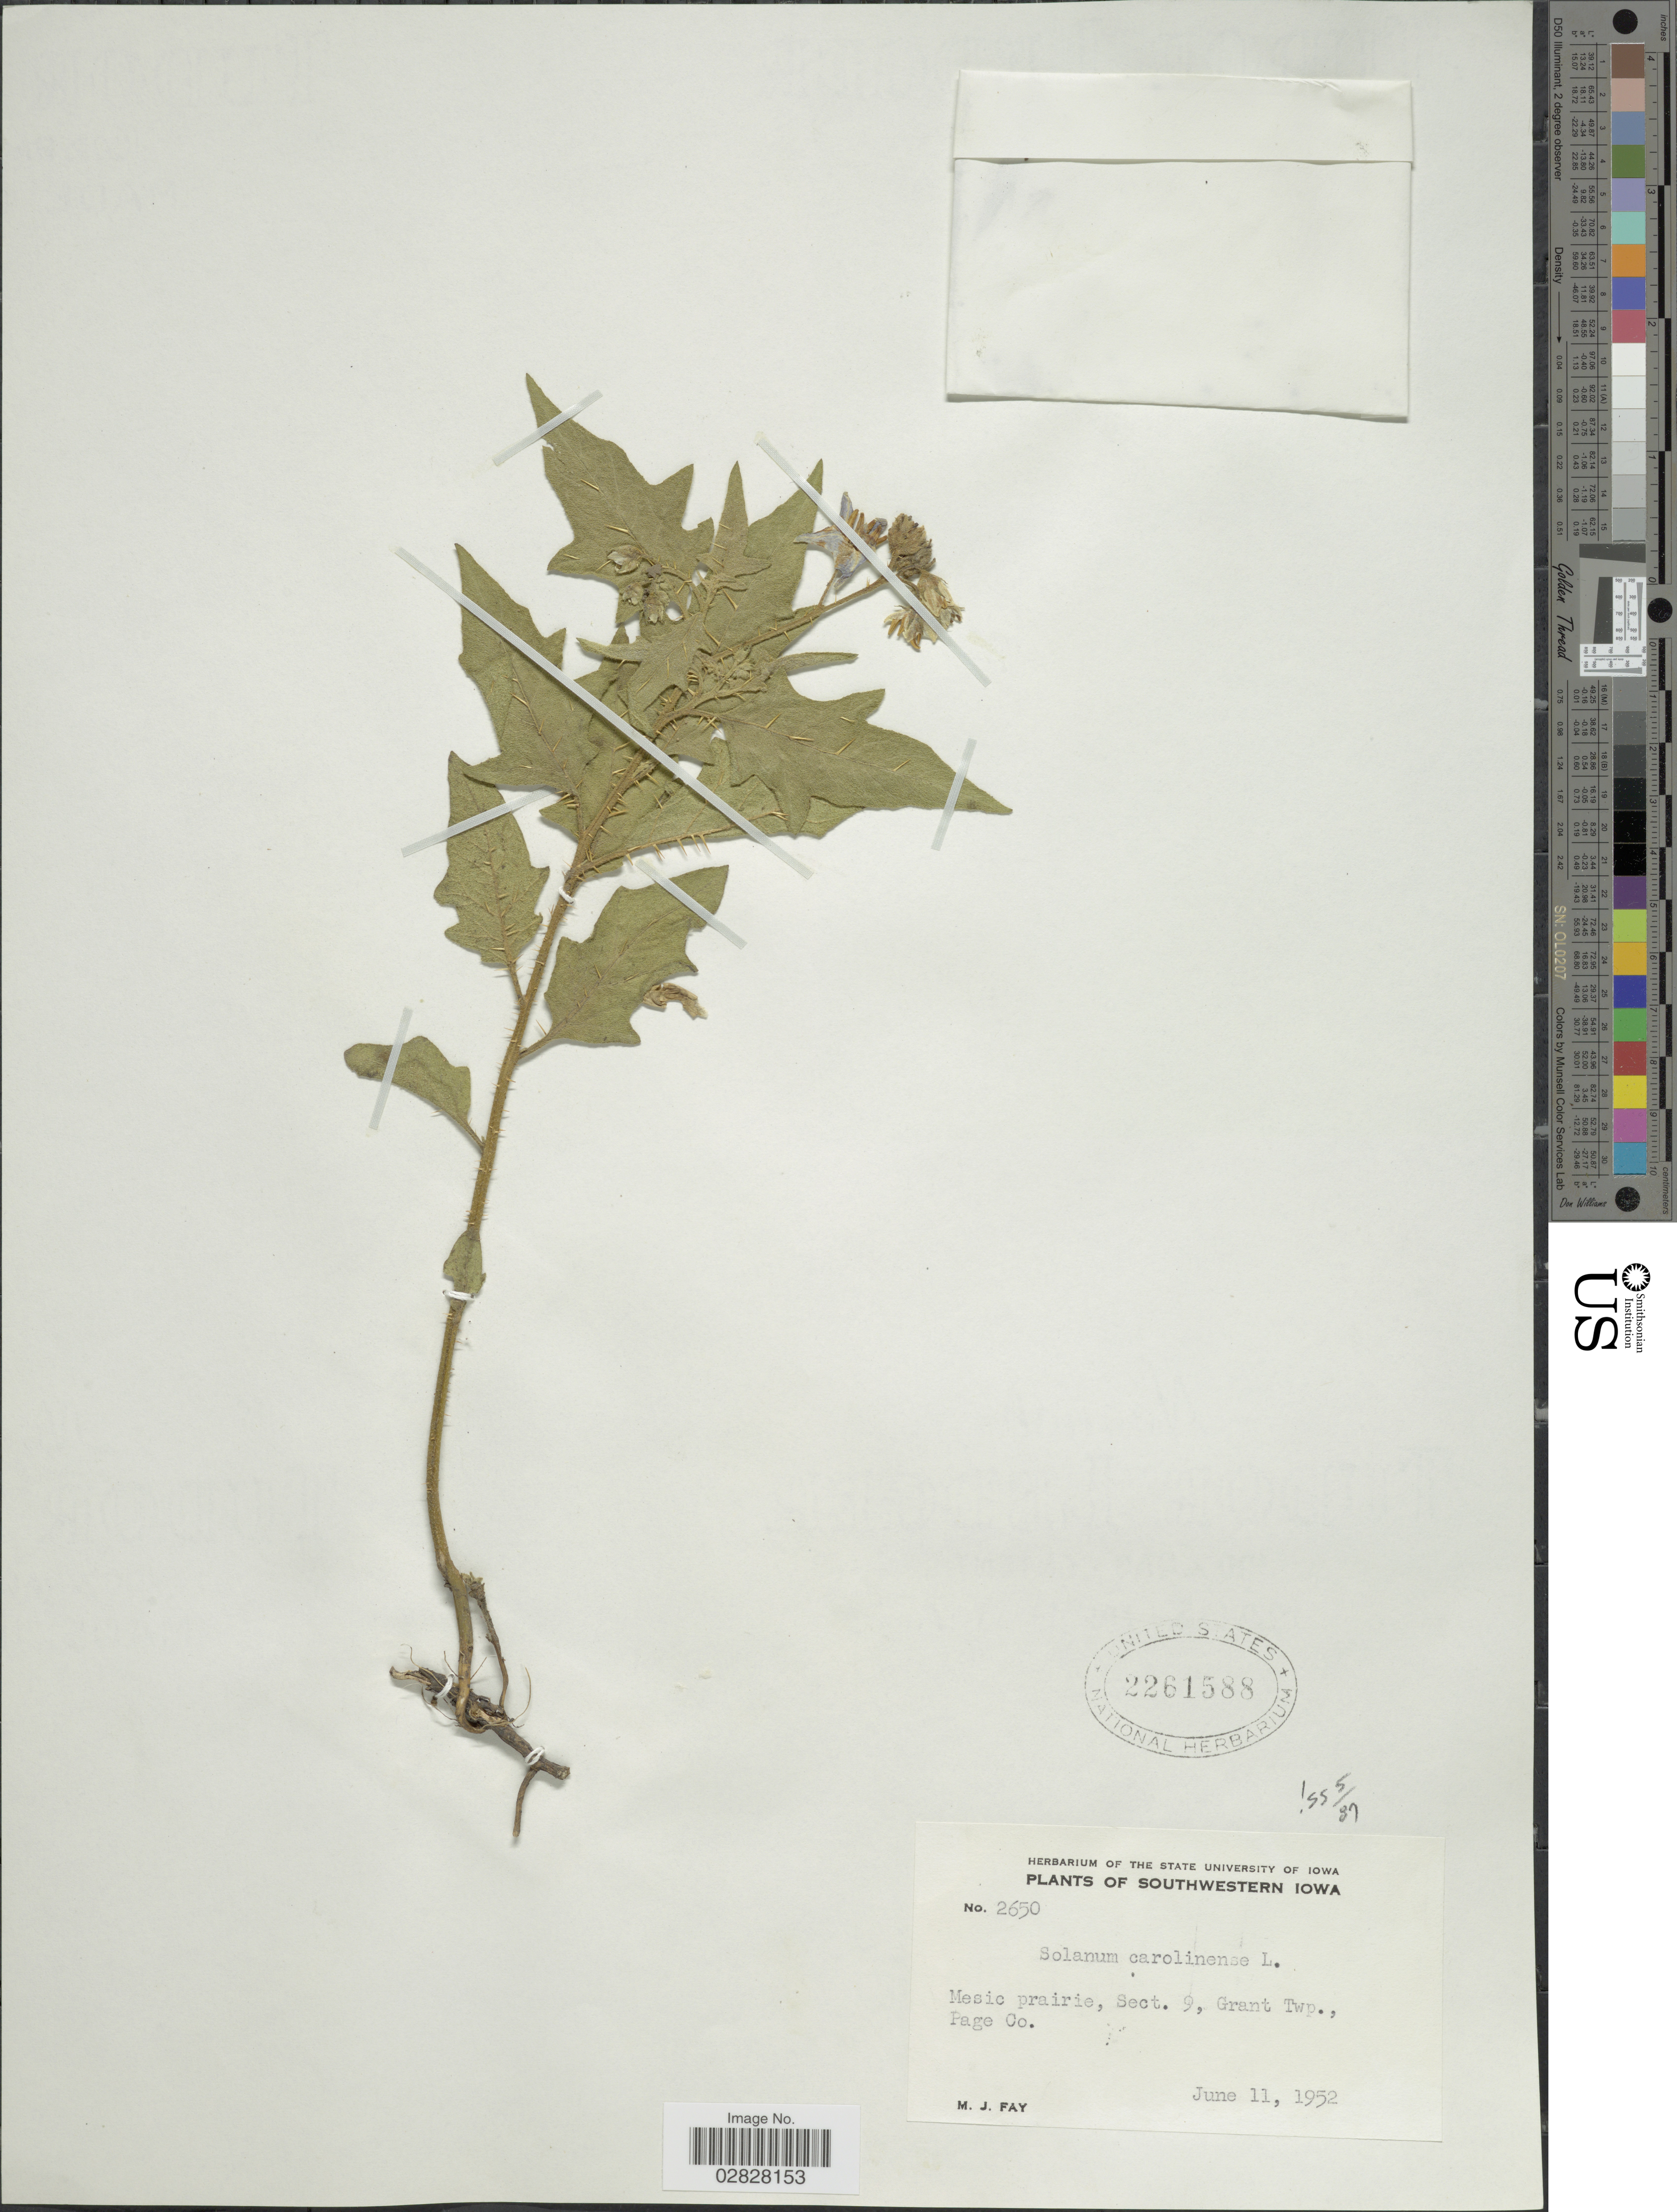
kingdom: Plantae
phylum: Tracheophyta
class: Magnoliopsida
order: Solanales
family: Solanaceae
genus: Solanum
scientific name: Solanum carolinense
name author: L.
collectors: M. Fay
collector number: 2650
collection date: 1952-06-11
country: United States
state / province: Iowa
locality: Southwestern Iowa. Mesic prairie, Sect. 9, Grant Twp., Page Co.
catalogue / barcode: US 2261588